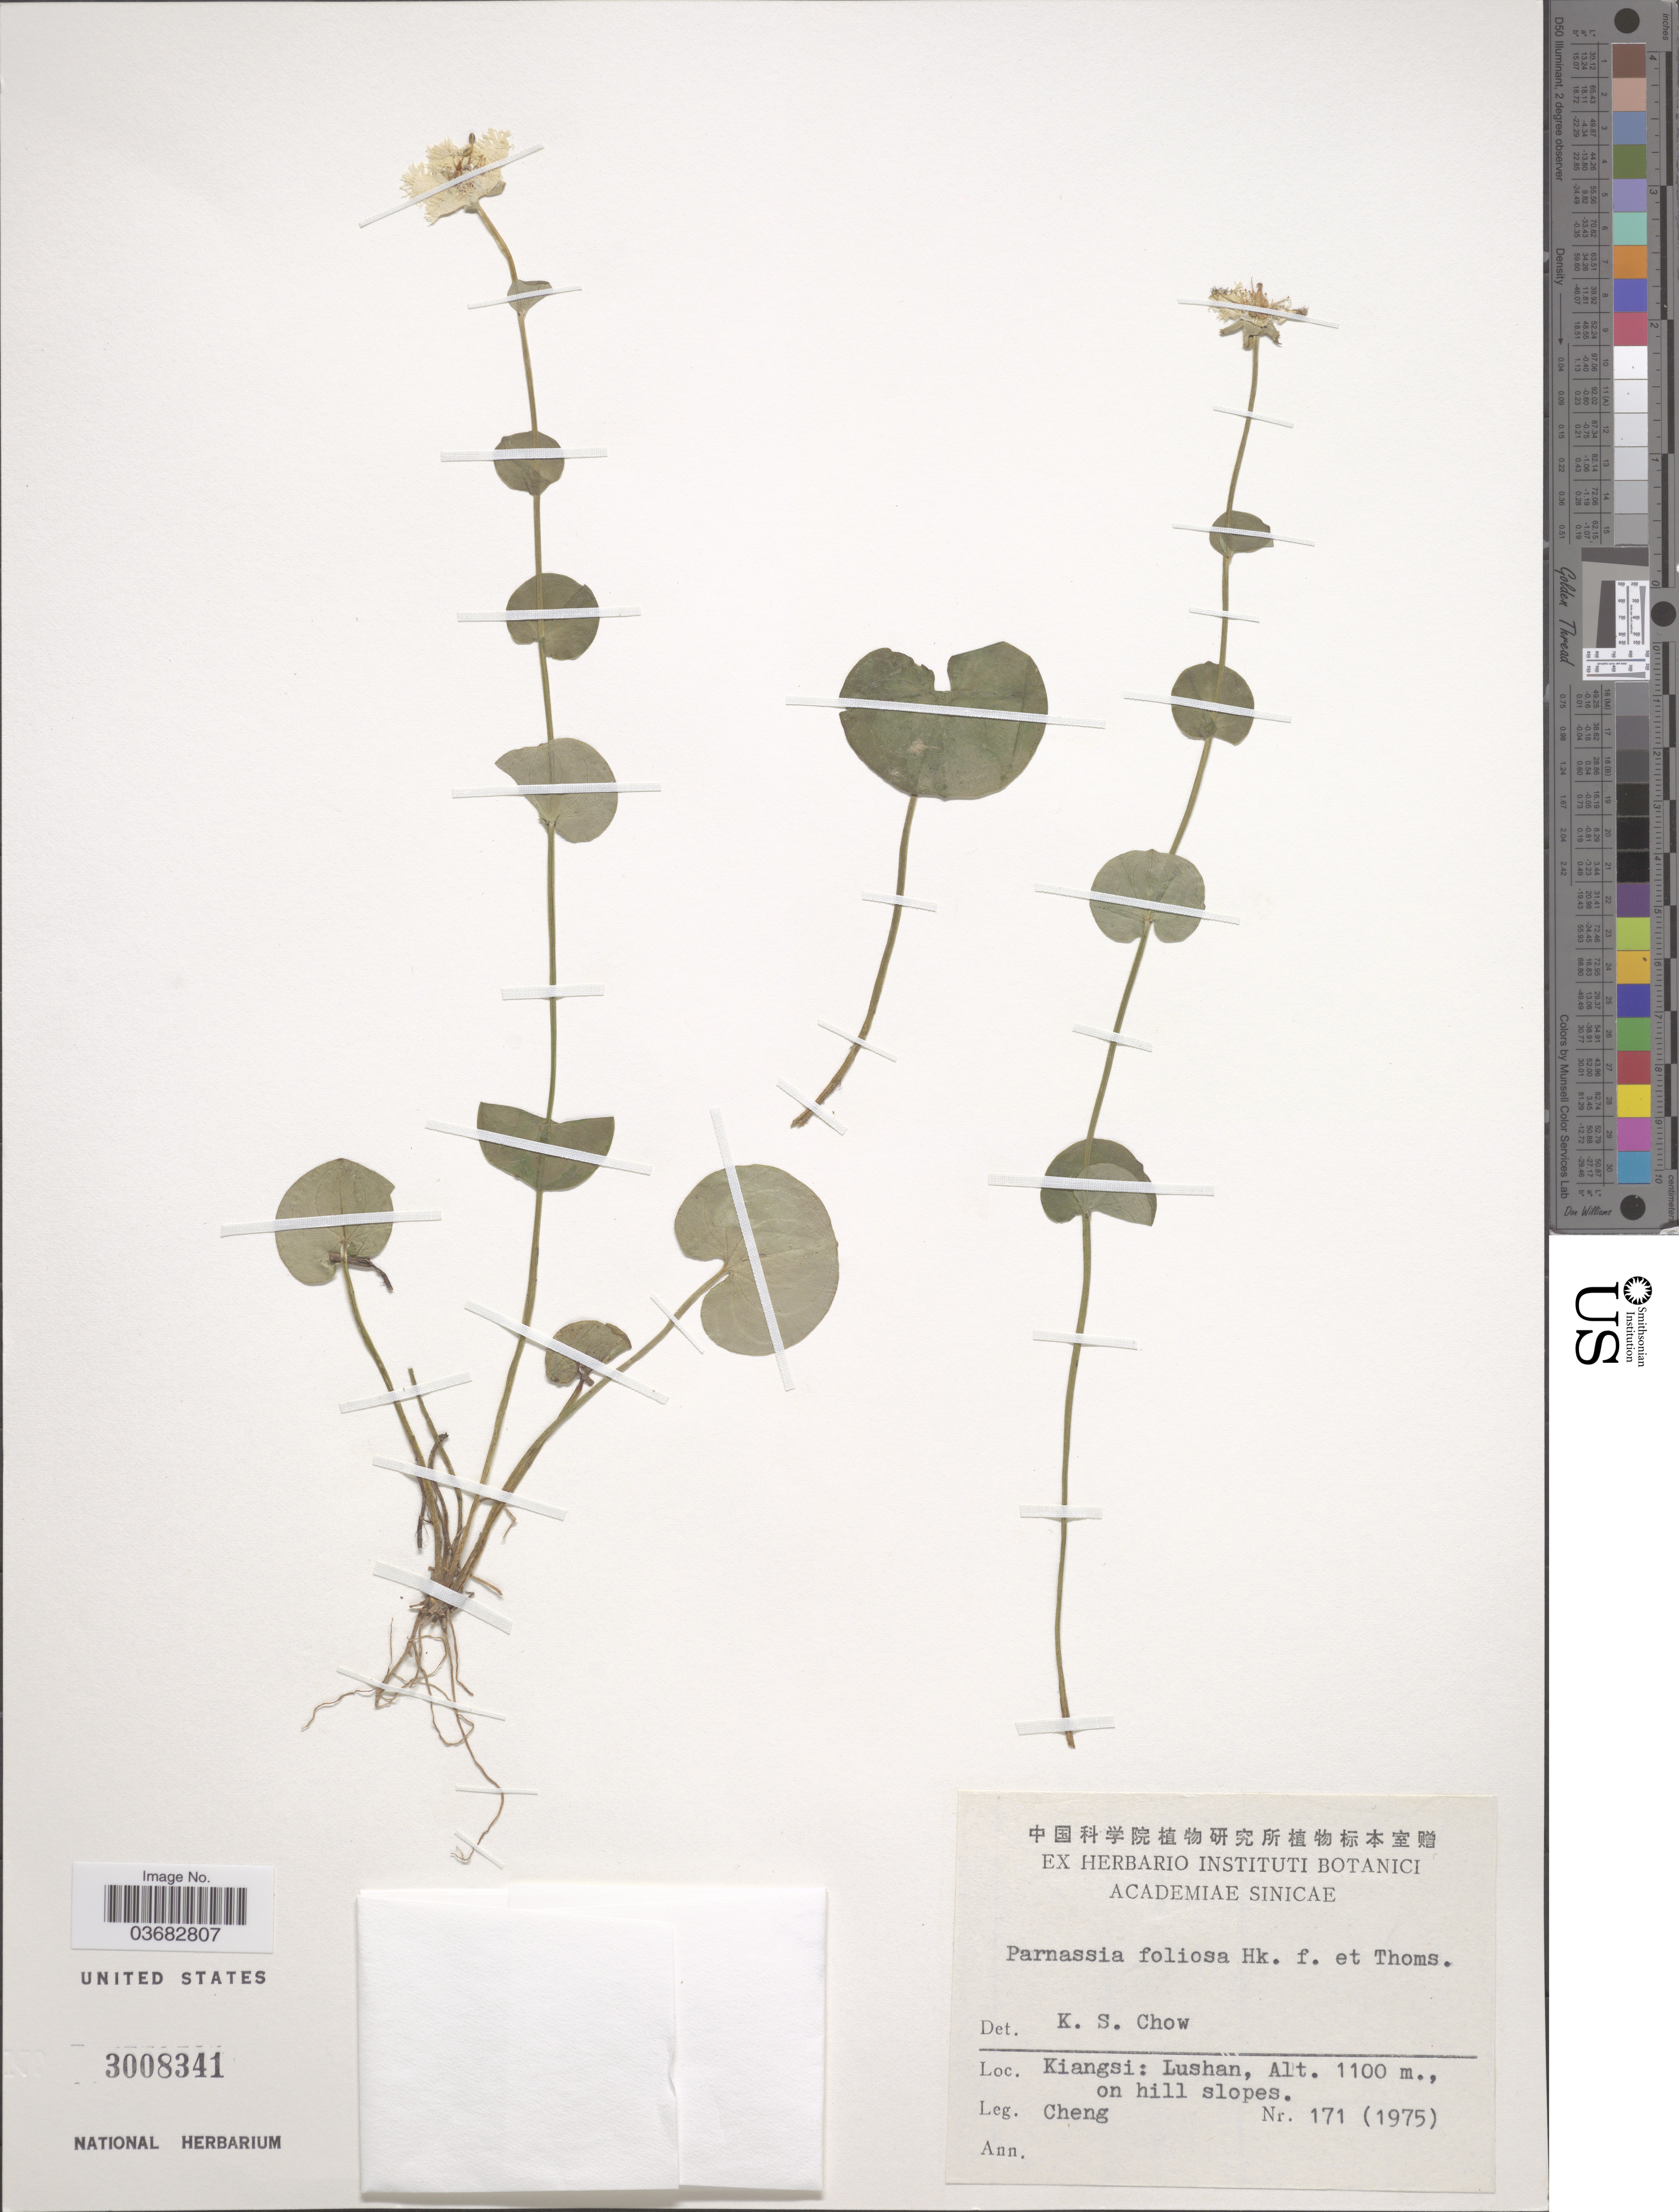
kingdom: Plantae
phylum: Tracheophyta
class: Magnoliopsida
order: Celastrales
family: Parnassiaceae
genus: Parnassia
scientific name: Parnassia foliosa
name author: Hook. f. & Thomson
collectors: -. Cheng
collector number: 171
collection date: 1975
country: China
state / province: Jiangxi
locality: Kiangsi: Lushan, on hill slopes.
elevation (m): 1100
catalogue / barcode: US 3008341